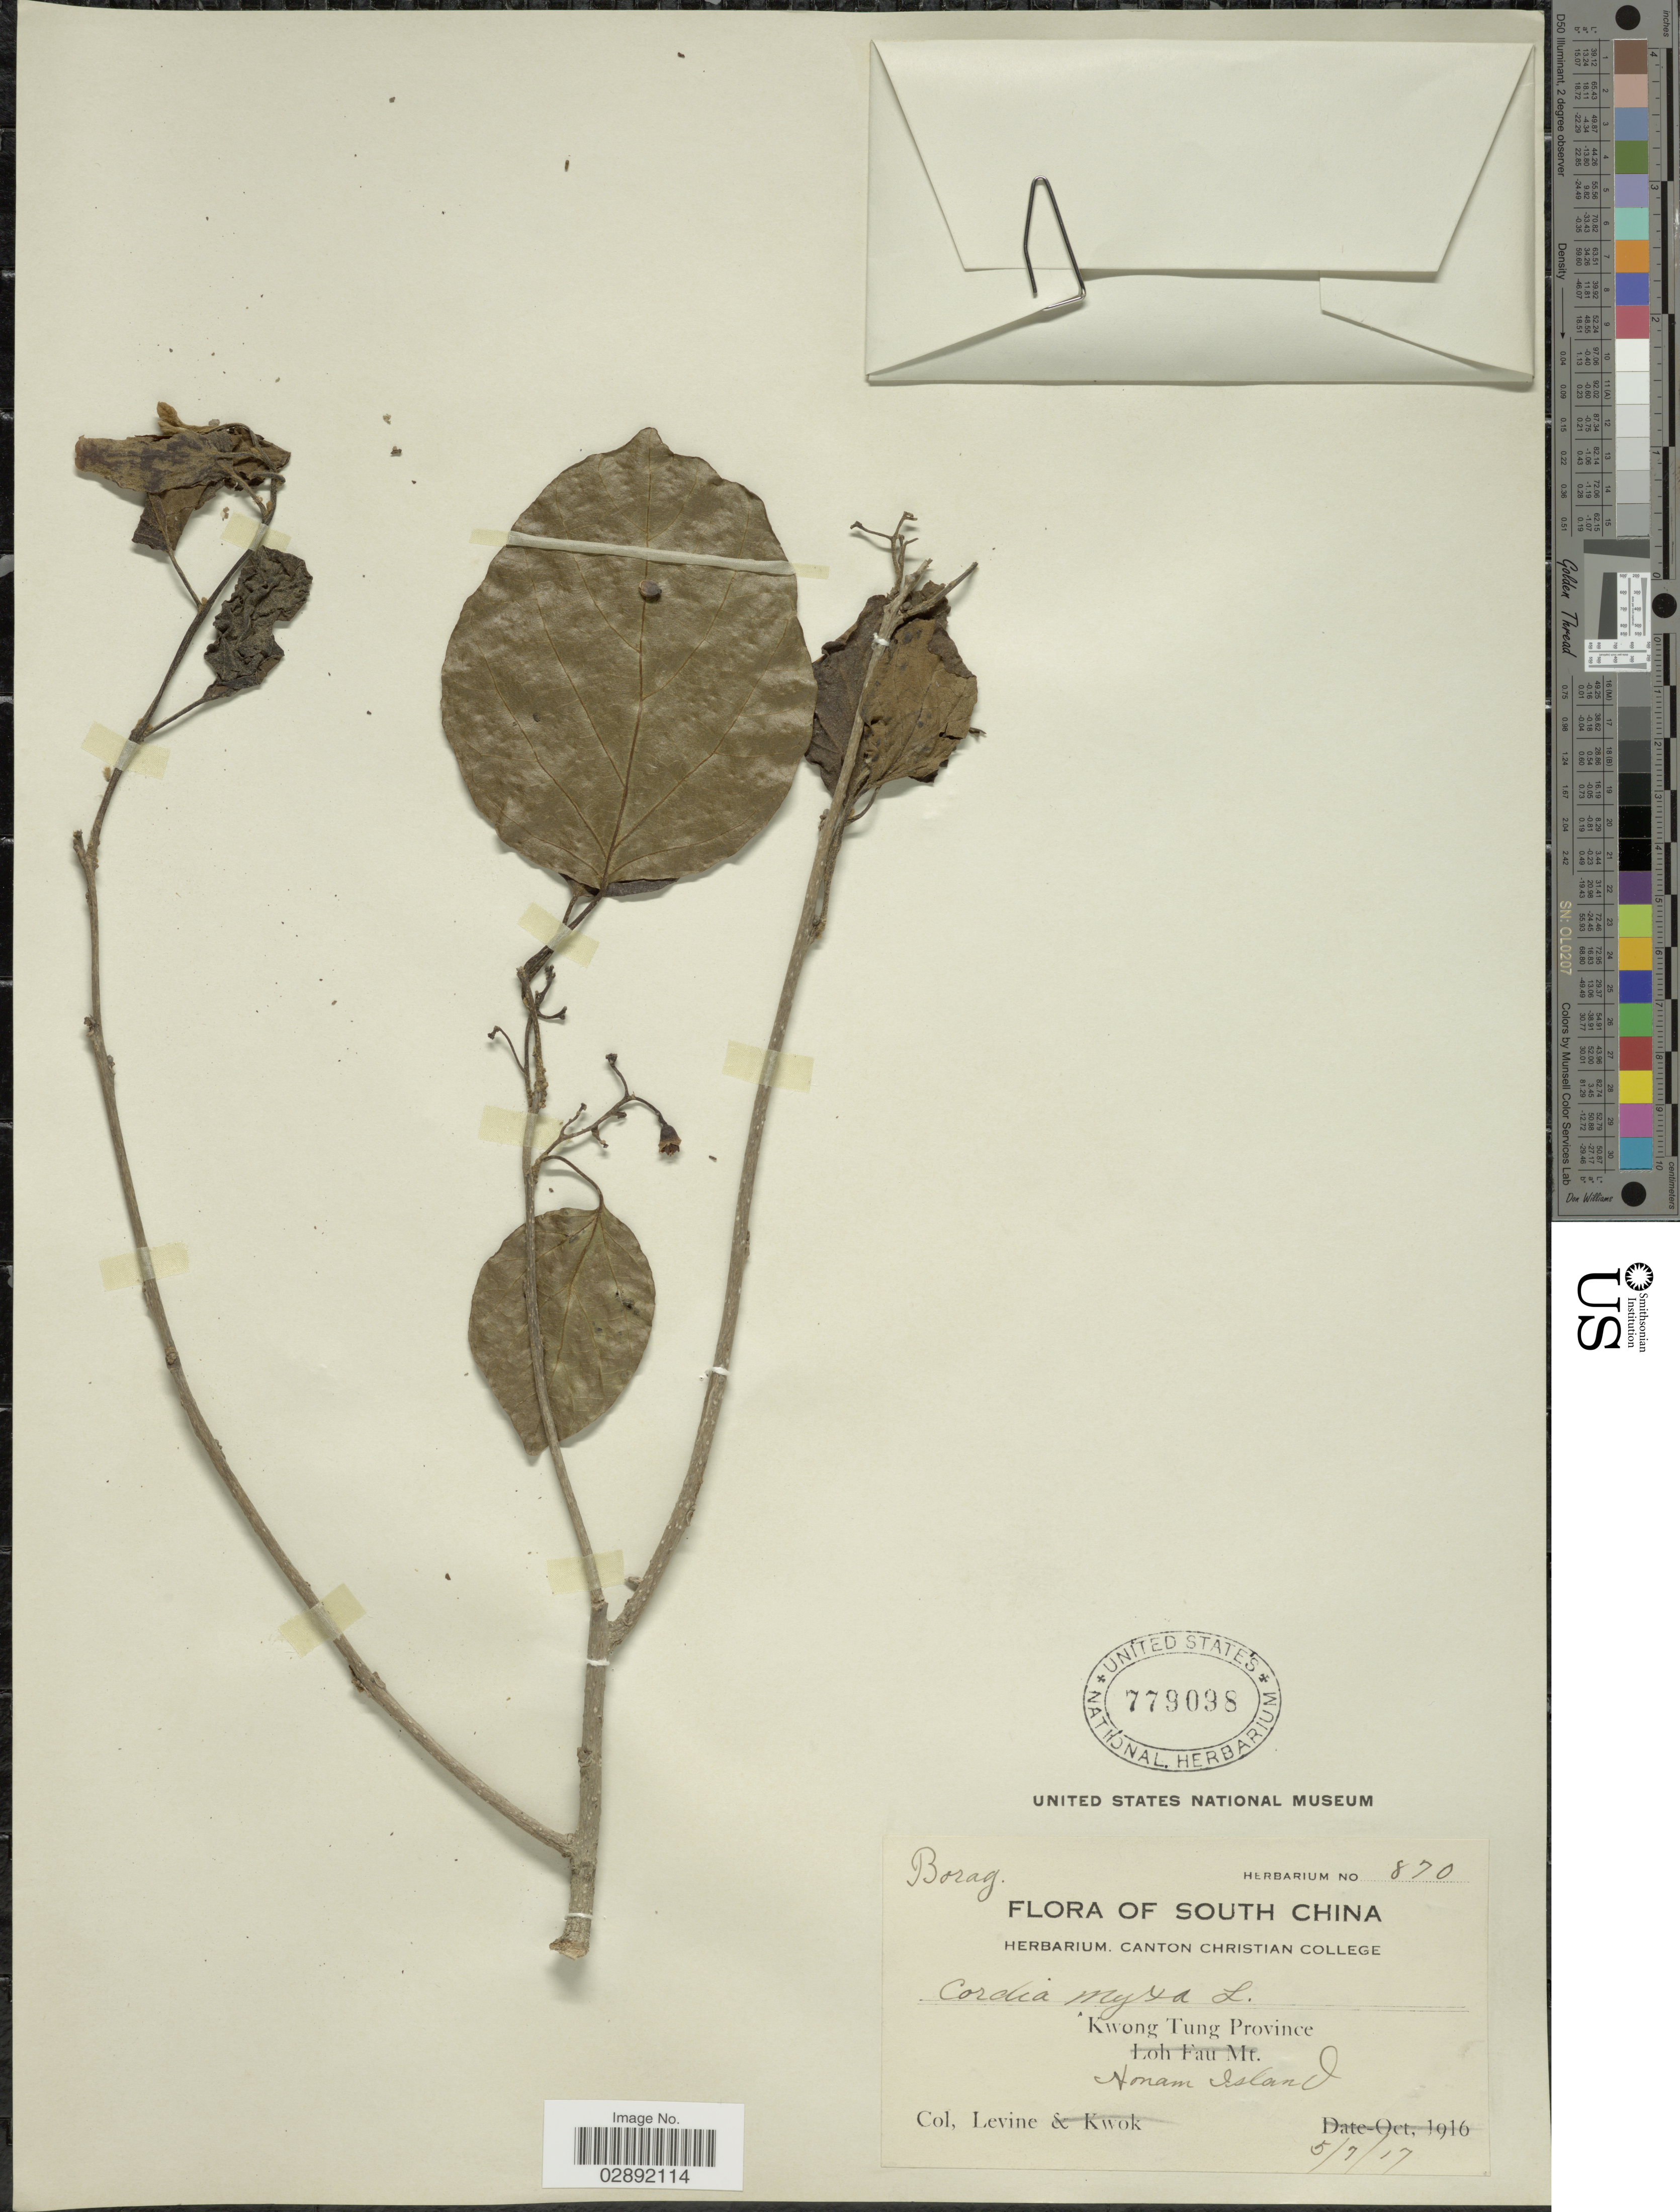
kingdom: Plantae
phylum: Tracheophyta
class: Magnoliopsida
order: Boraginales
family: Cordiaceae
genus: Cordia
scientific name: Cordia dichotoma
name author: G. Forst.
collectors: -. Levine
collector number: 870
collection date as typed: Transcribed d/m/y: 5/7/17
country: China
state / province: Guangdong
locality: South China. Kwong Tung Province. Honam Island.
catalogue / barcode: US 779098